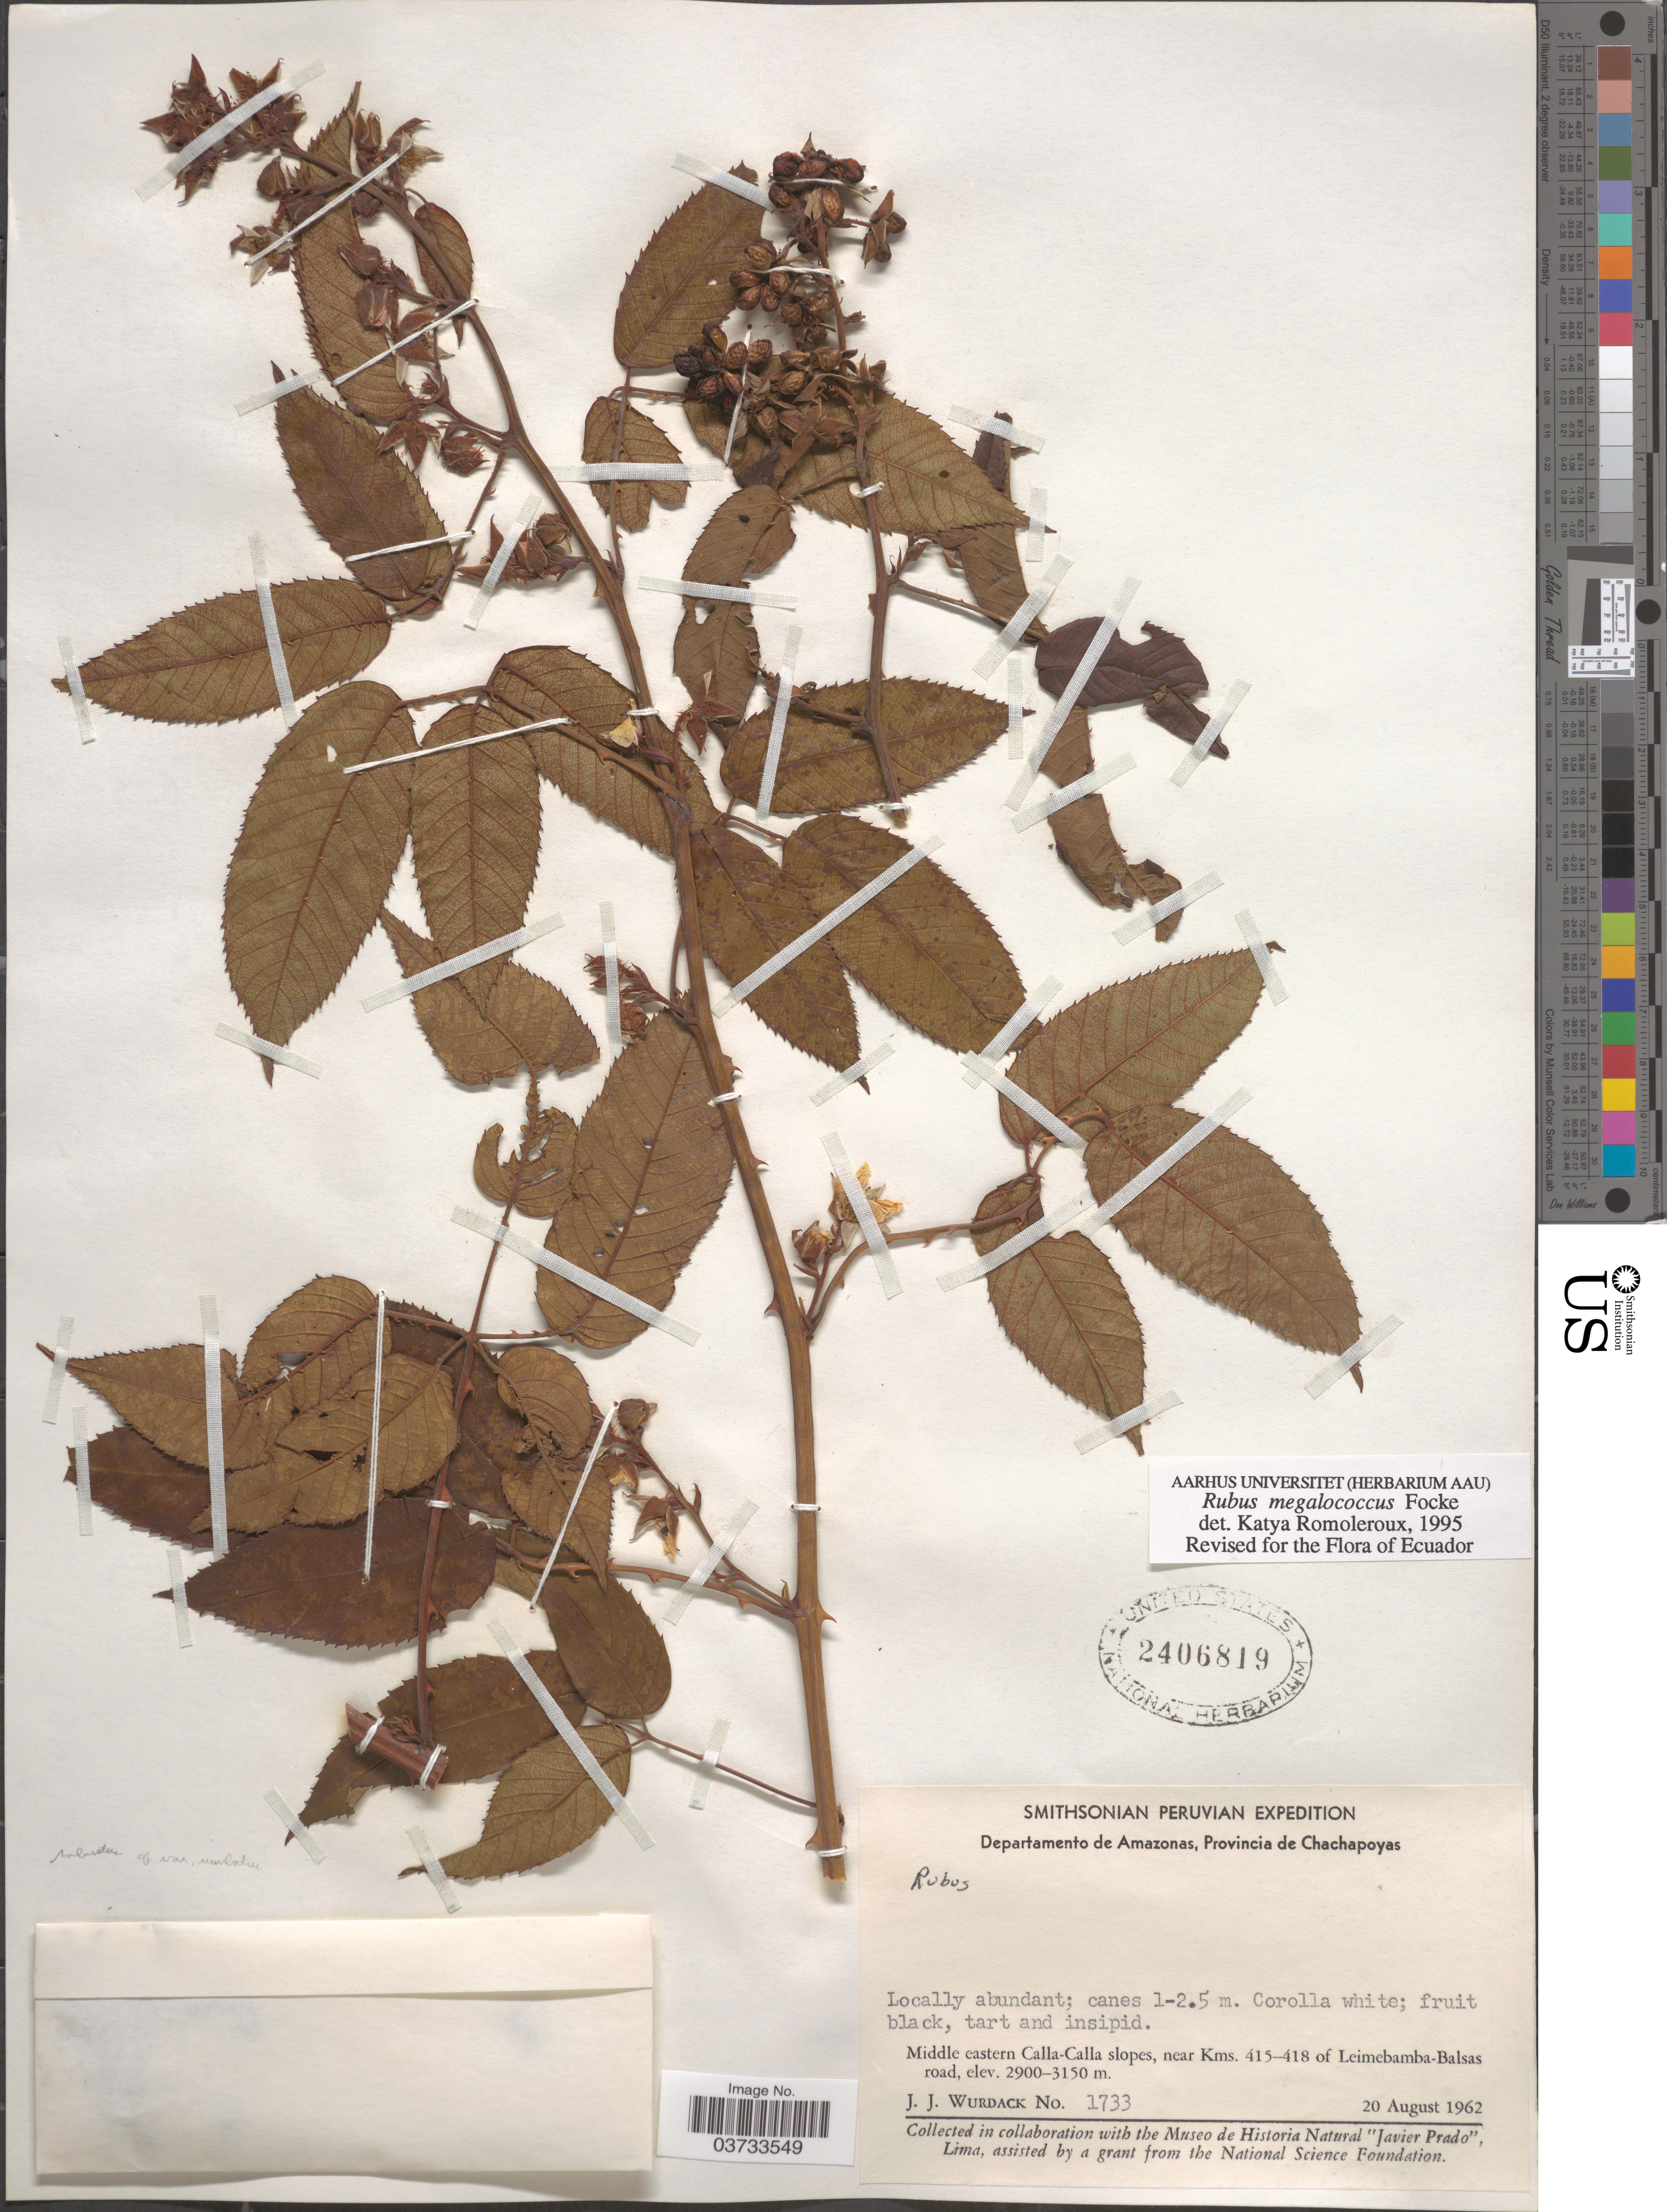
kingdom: Plantae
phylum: Tracheophyta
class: Magnoliopsida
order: Rosales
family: Rosaceae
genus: Rubus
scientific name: Rubus megalococcus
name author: Focke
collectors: J. J. Wurdack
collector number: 1733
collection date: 1962-08-20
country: Peru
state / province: Amazonas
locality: Departamento de Amazonas, Provincia de Chachapoyas. Middle eastern Calla-Calla slopes, near Kms. 415-418 of Leimebamba-Balsas road.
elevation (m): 2900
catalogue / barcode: US 2406819